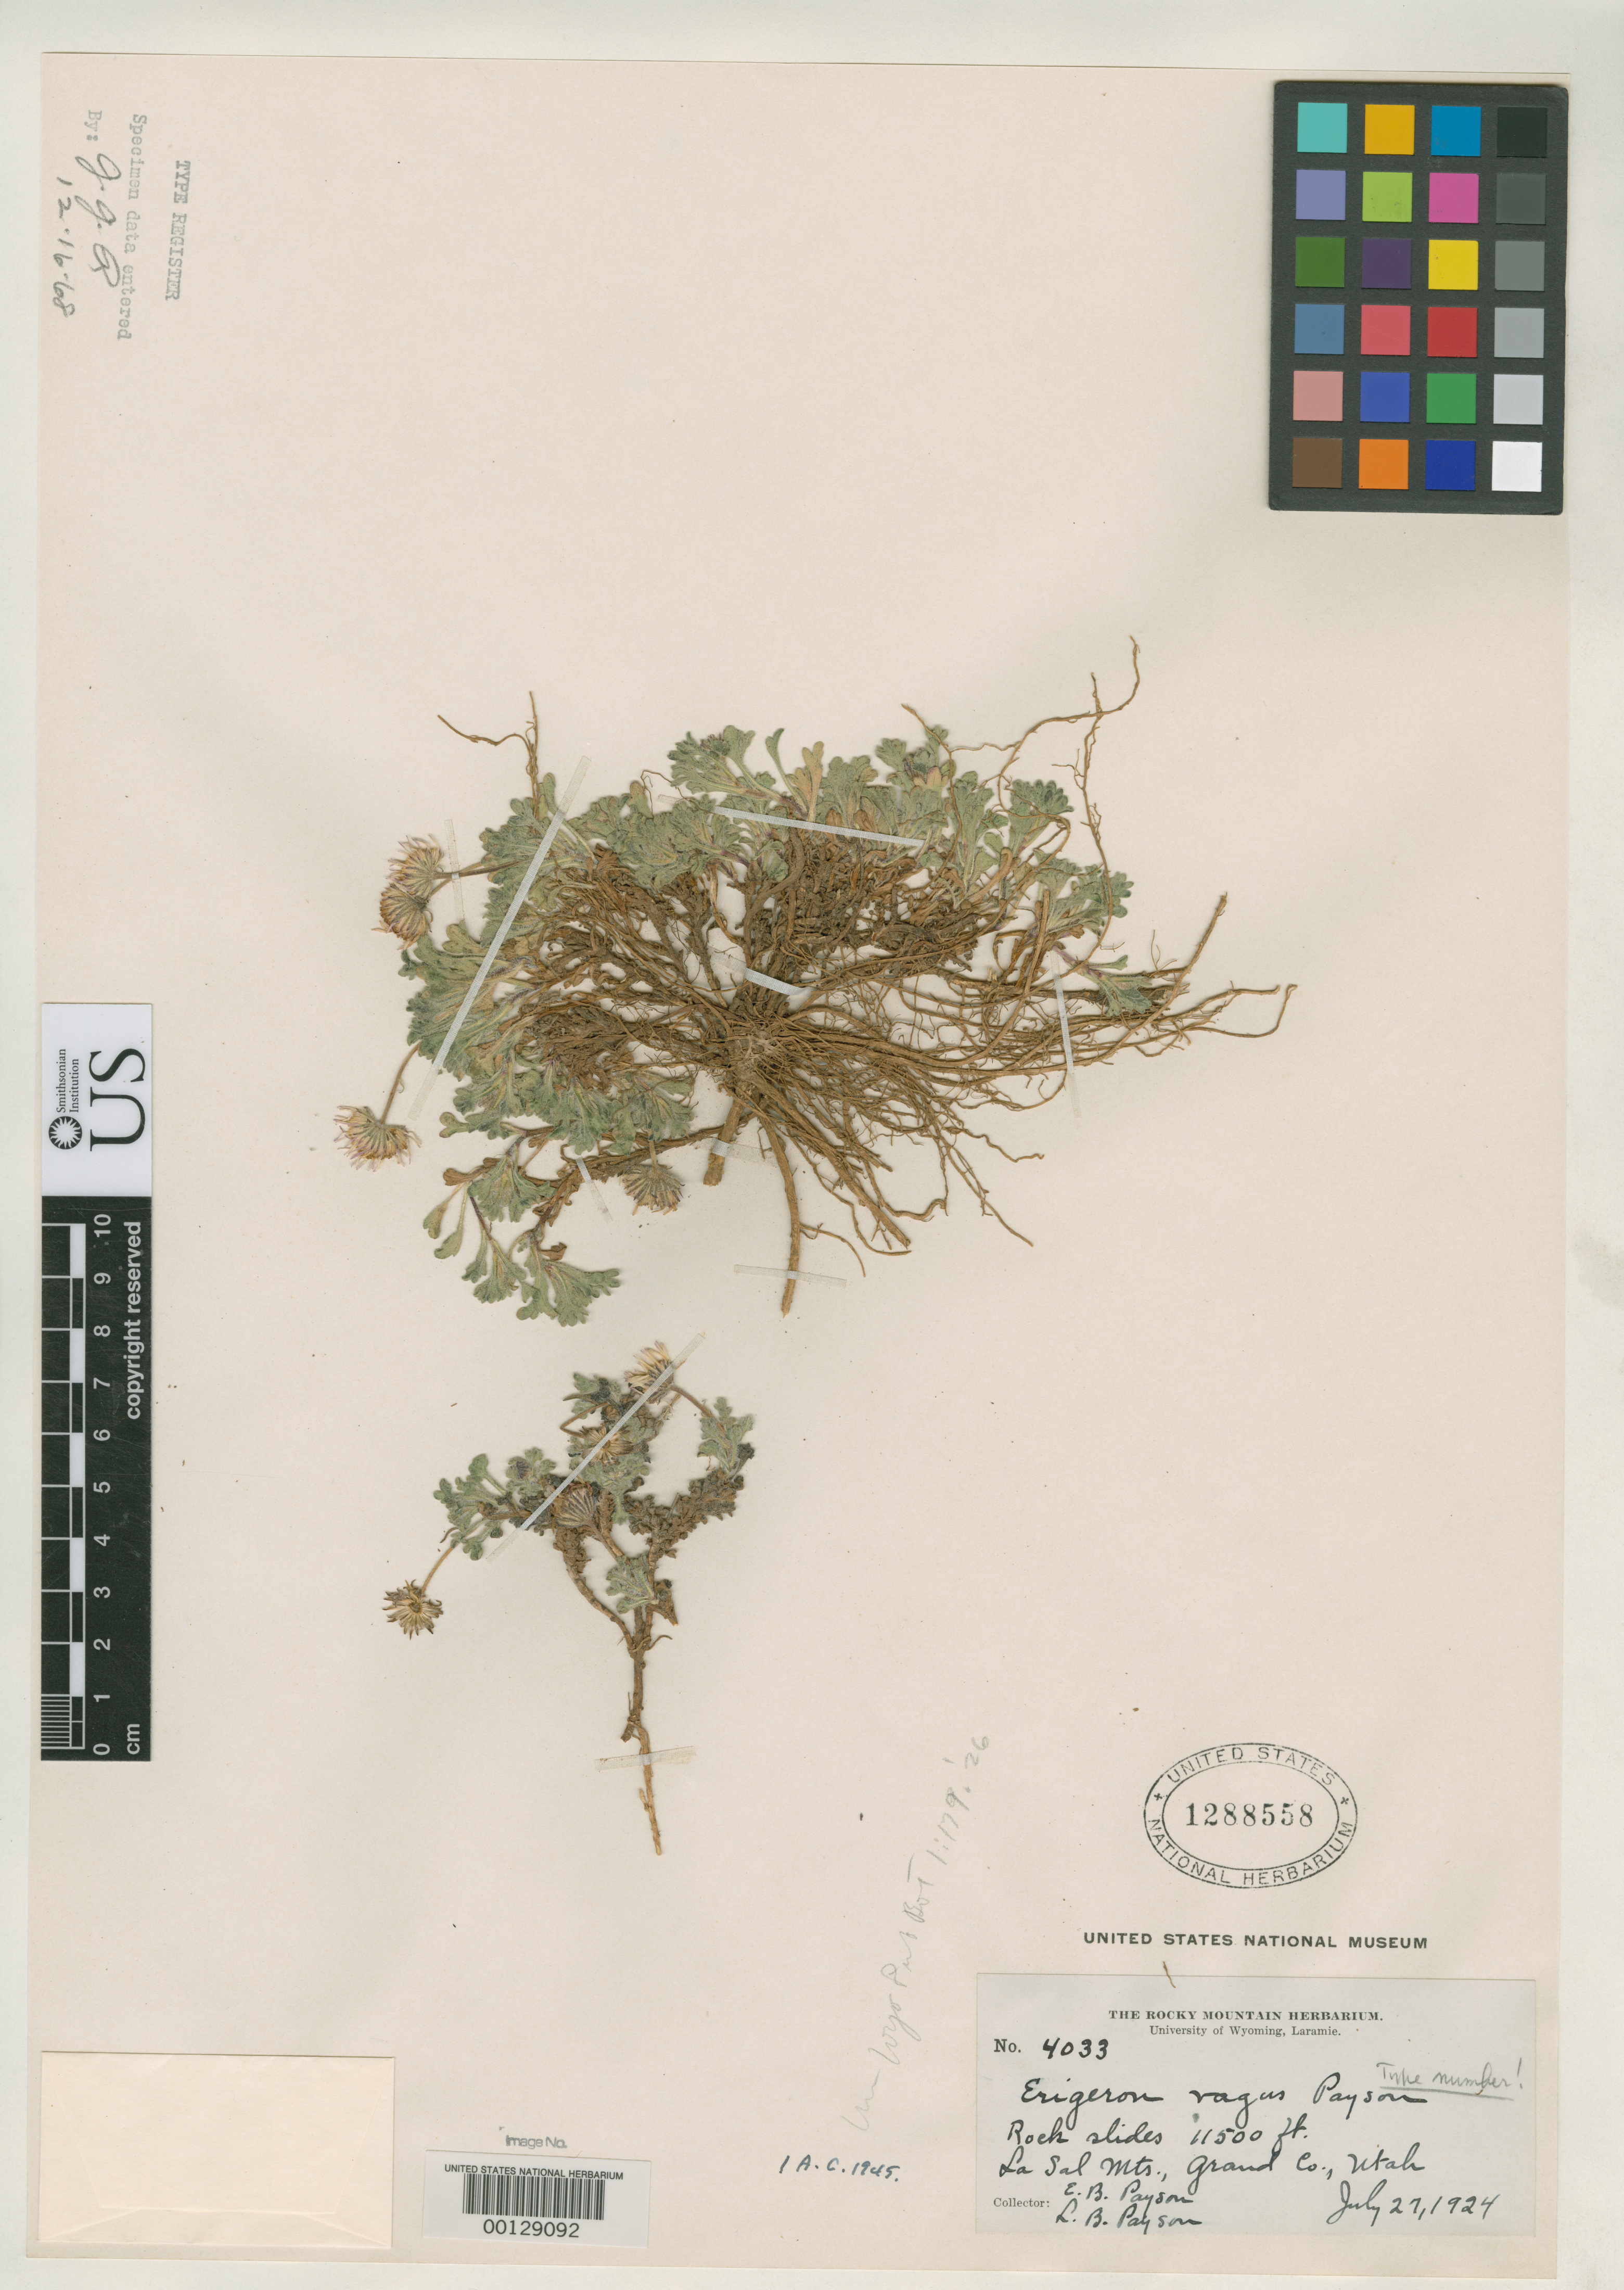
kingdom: Plantae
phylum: Tracheophyta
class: Magnoliopsida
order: Asterales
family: Asteraceae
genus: Erigeron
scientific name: Erigeron vagus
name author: Payson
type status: Type Material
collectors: E. B. Payson & L. Payson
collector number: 4033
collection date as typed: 27 Jul 1924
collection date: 1924-07-27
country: United States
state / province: Utah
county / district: Grand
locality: La Sal Mts.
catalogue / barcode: US 1288558